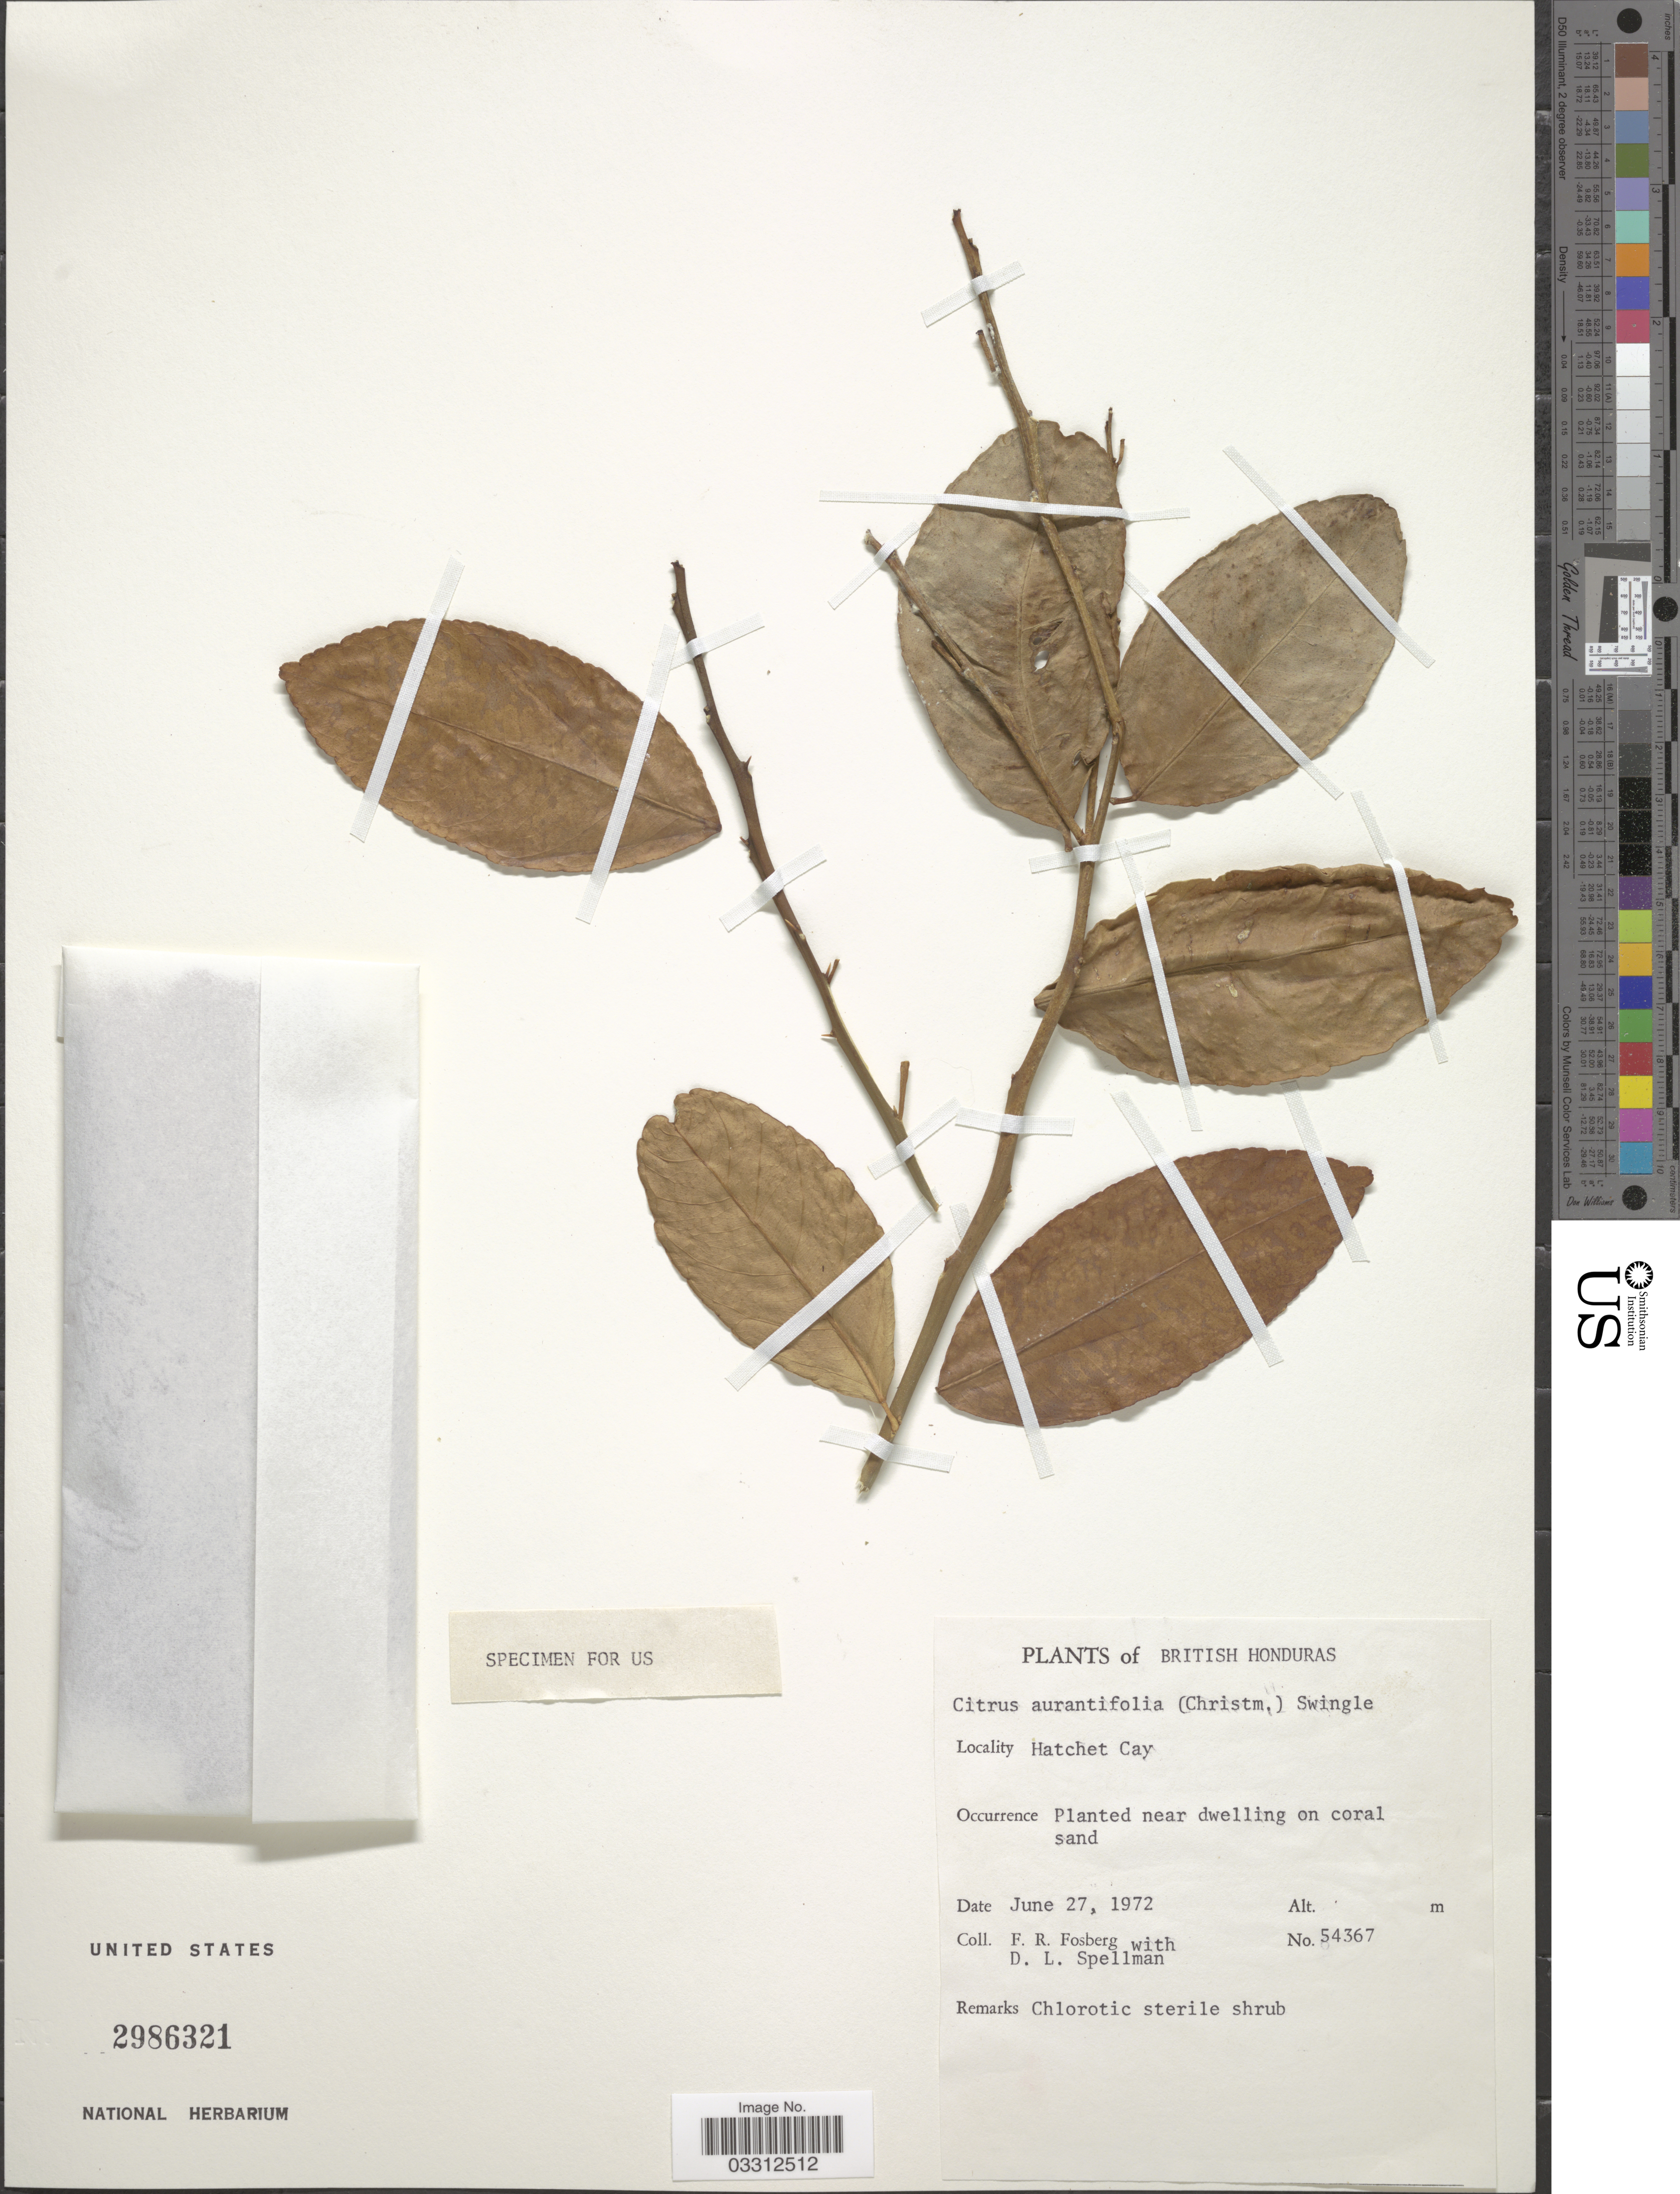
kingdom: Plantae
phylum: Tracheophyta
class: Magnoliopsida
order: Sapindales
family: Rutaceae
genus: Citrus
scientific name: Citrus x aurantifolia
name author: (Christm.) Swingle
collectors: F. R. Fosberg & D. L. Spellman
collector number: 54367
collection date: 1972-06-27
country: Belize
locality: British Honduras. Hatchet Cay.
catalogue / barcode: US 2986321